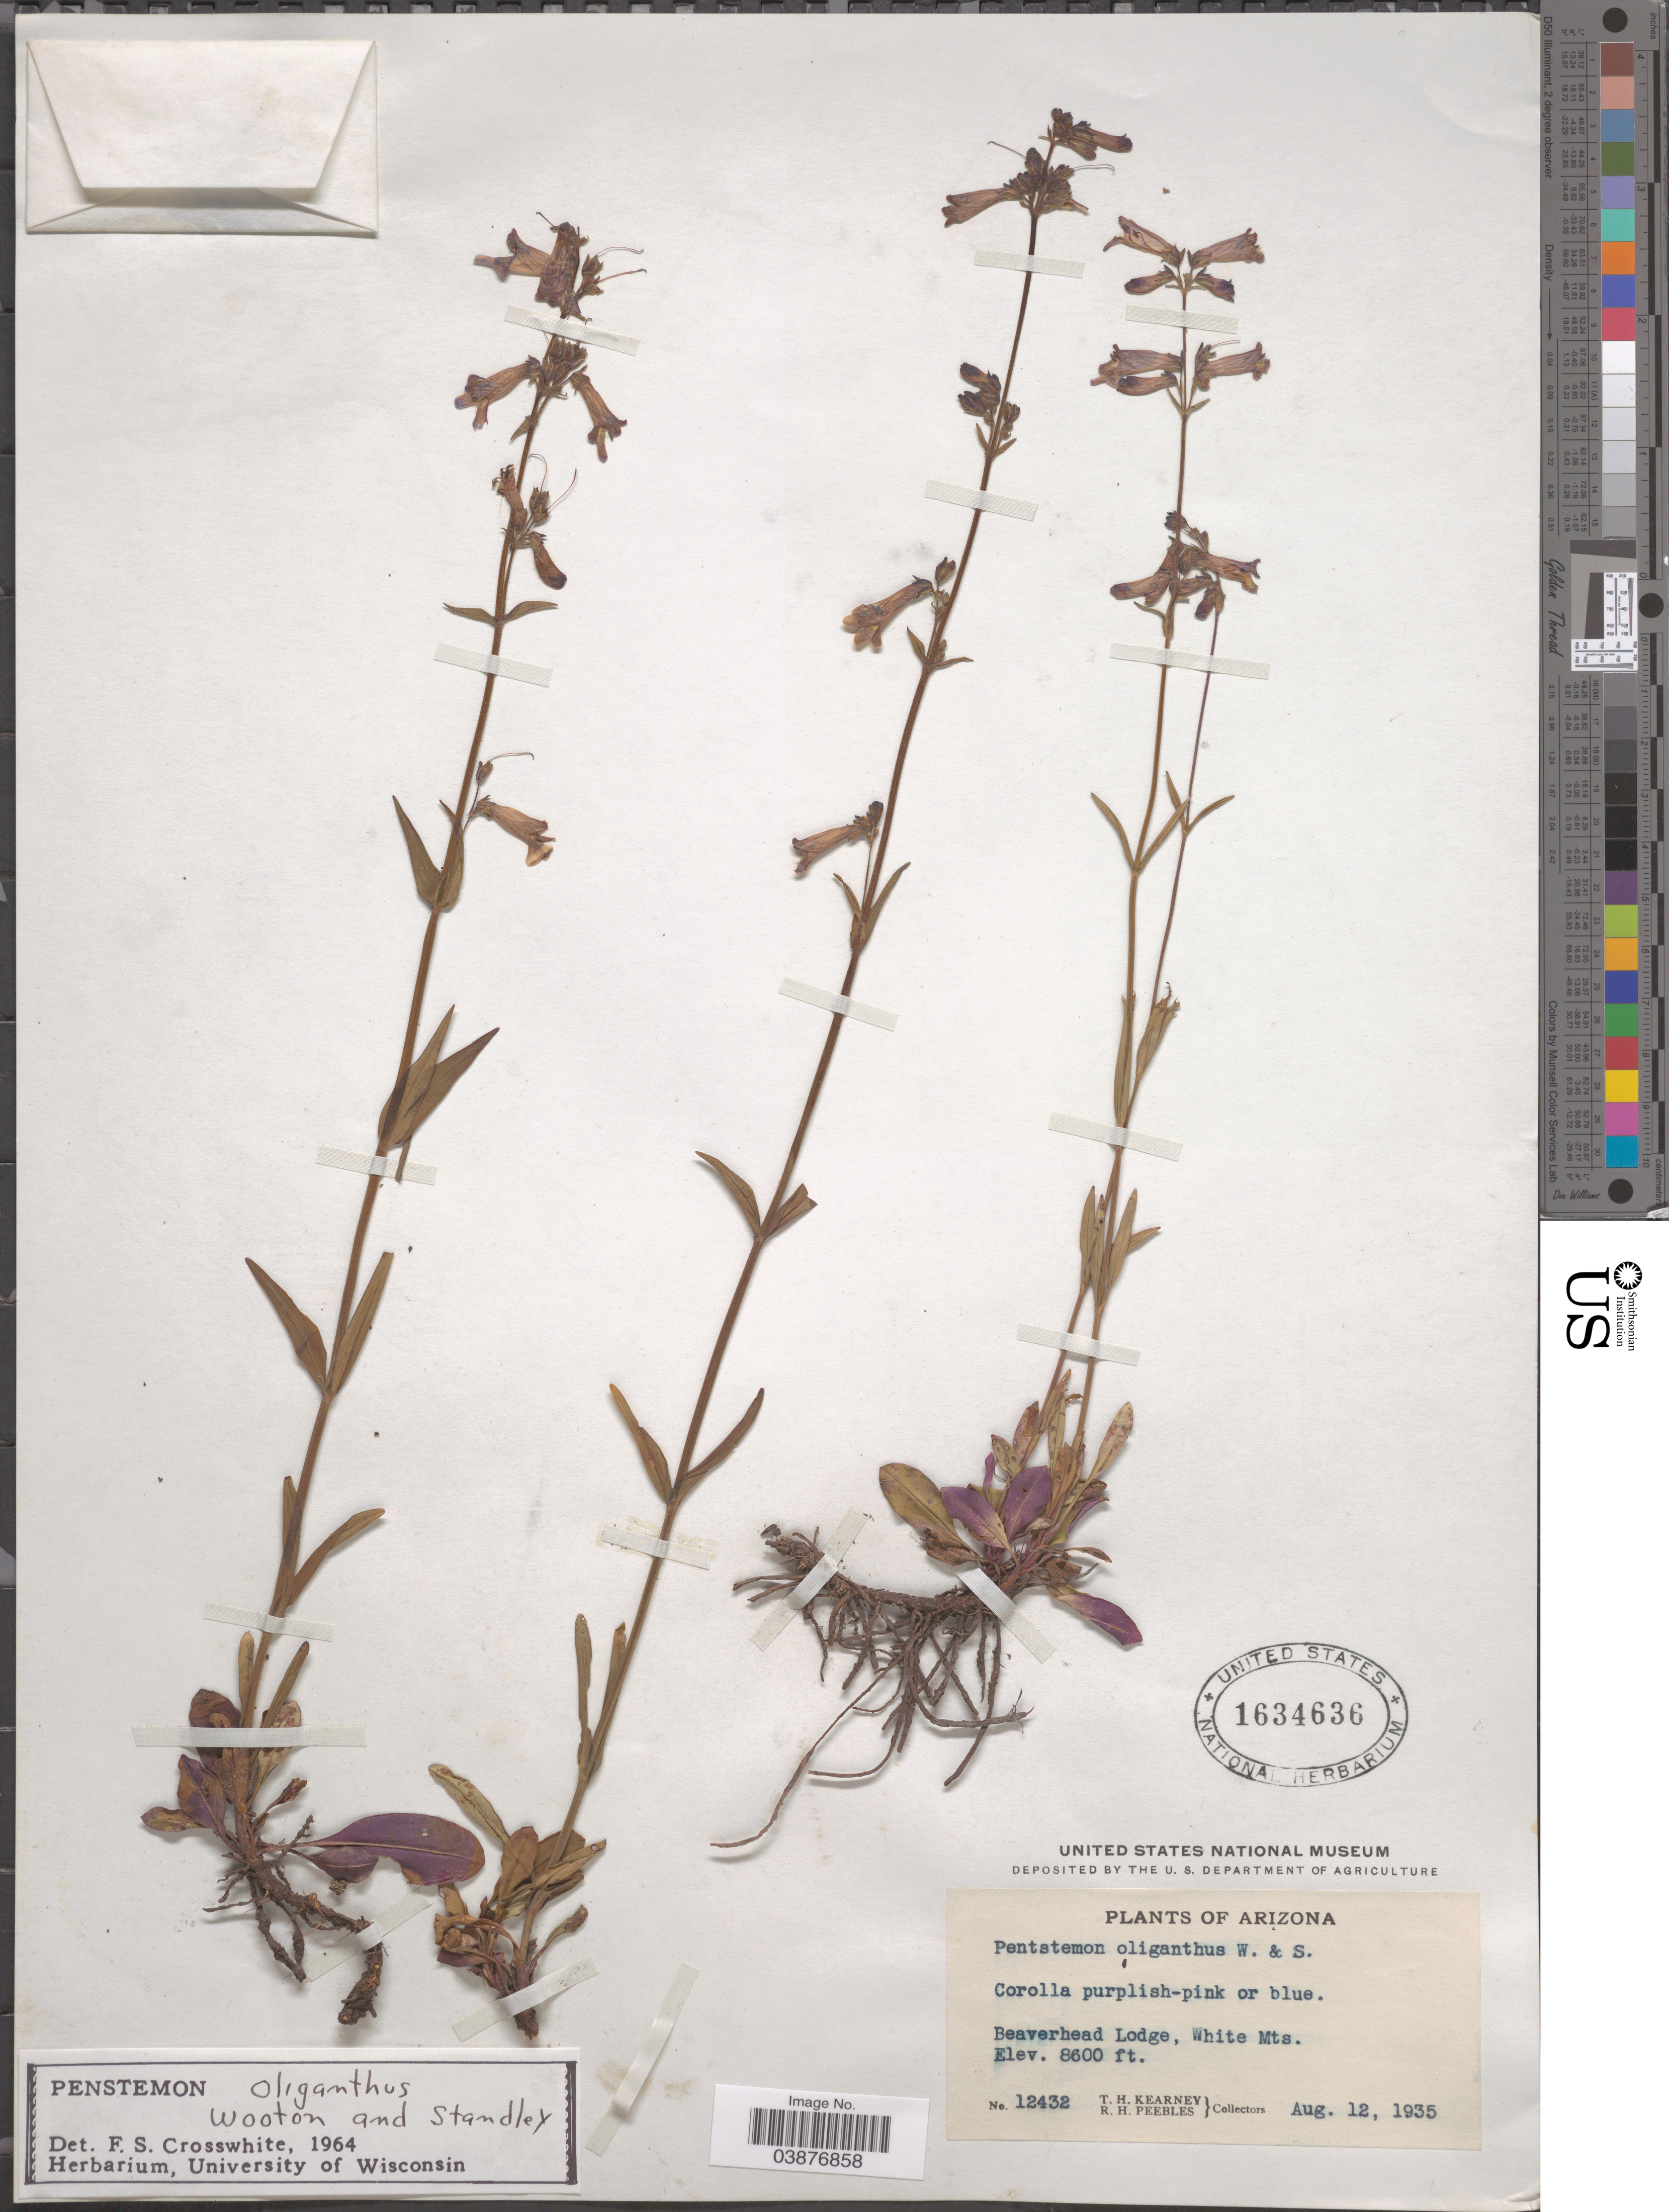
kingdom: Plantae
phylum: Tracheophyta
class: Magnoliopsida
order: Lamiales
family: Plantaginaceae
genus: Penstemon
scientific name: Penstemon oliganthus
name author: Wooton & Standl.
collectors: T. H. Kearney & R. H. Peebles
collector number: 12432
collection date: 1935-08-12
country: United States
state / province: Arizona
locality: Beaverhead Lodge, White Mts.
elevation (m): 2621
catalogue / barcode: US 1634636